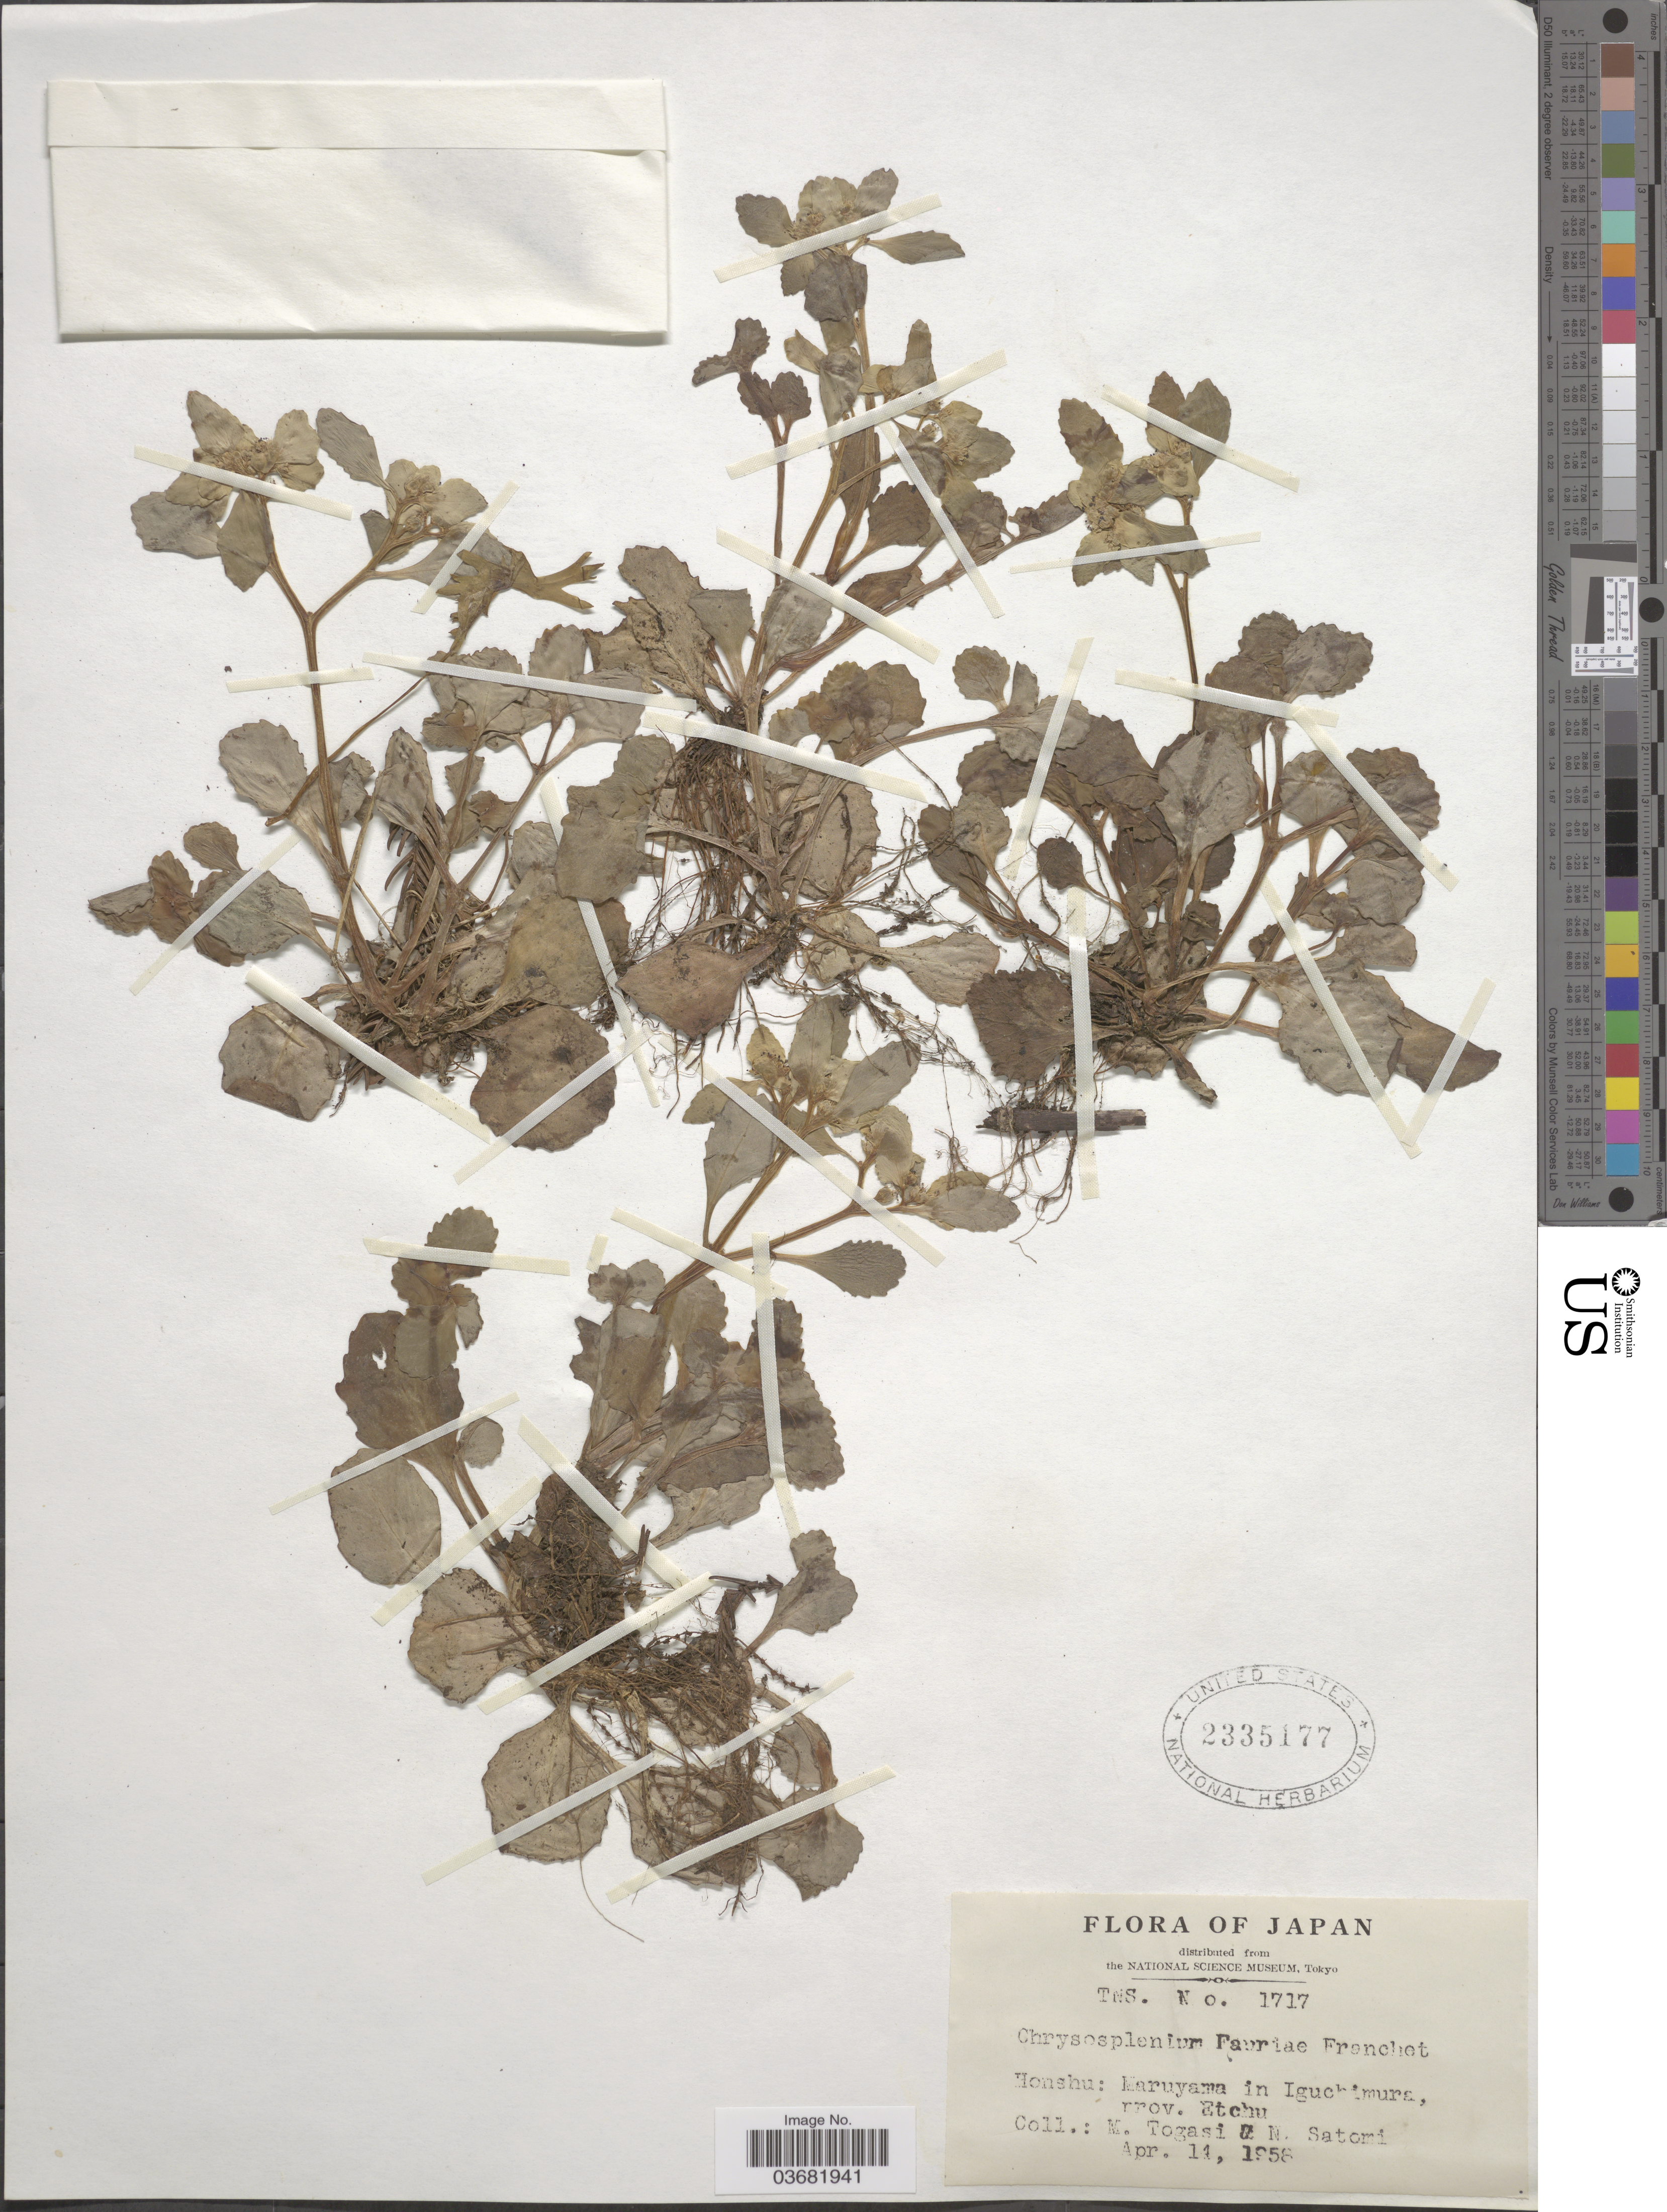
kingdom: Plantae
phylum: Tracheophyta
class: Magnoliopsida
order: Saxifragales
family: Saxifragaceae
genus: Chrysosplenium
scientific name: Chrysosplenium fauriae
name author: Franch.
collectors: M. Togasi & N. Satomi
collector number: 1717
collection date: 1958-04-14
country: Japan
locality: Honshu: Maruyama in Iguchimura, prov. Etchu.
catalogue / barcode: US 2335177